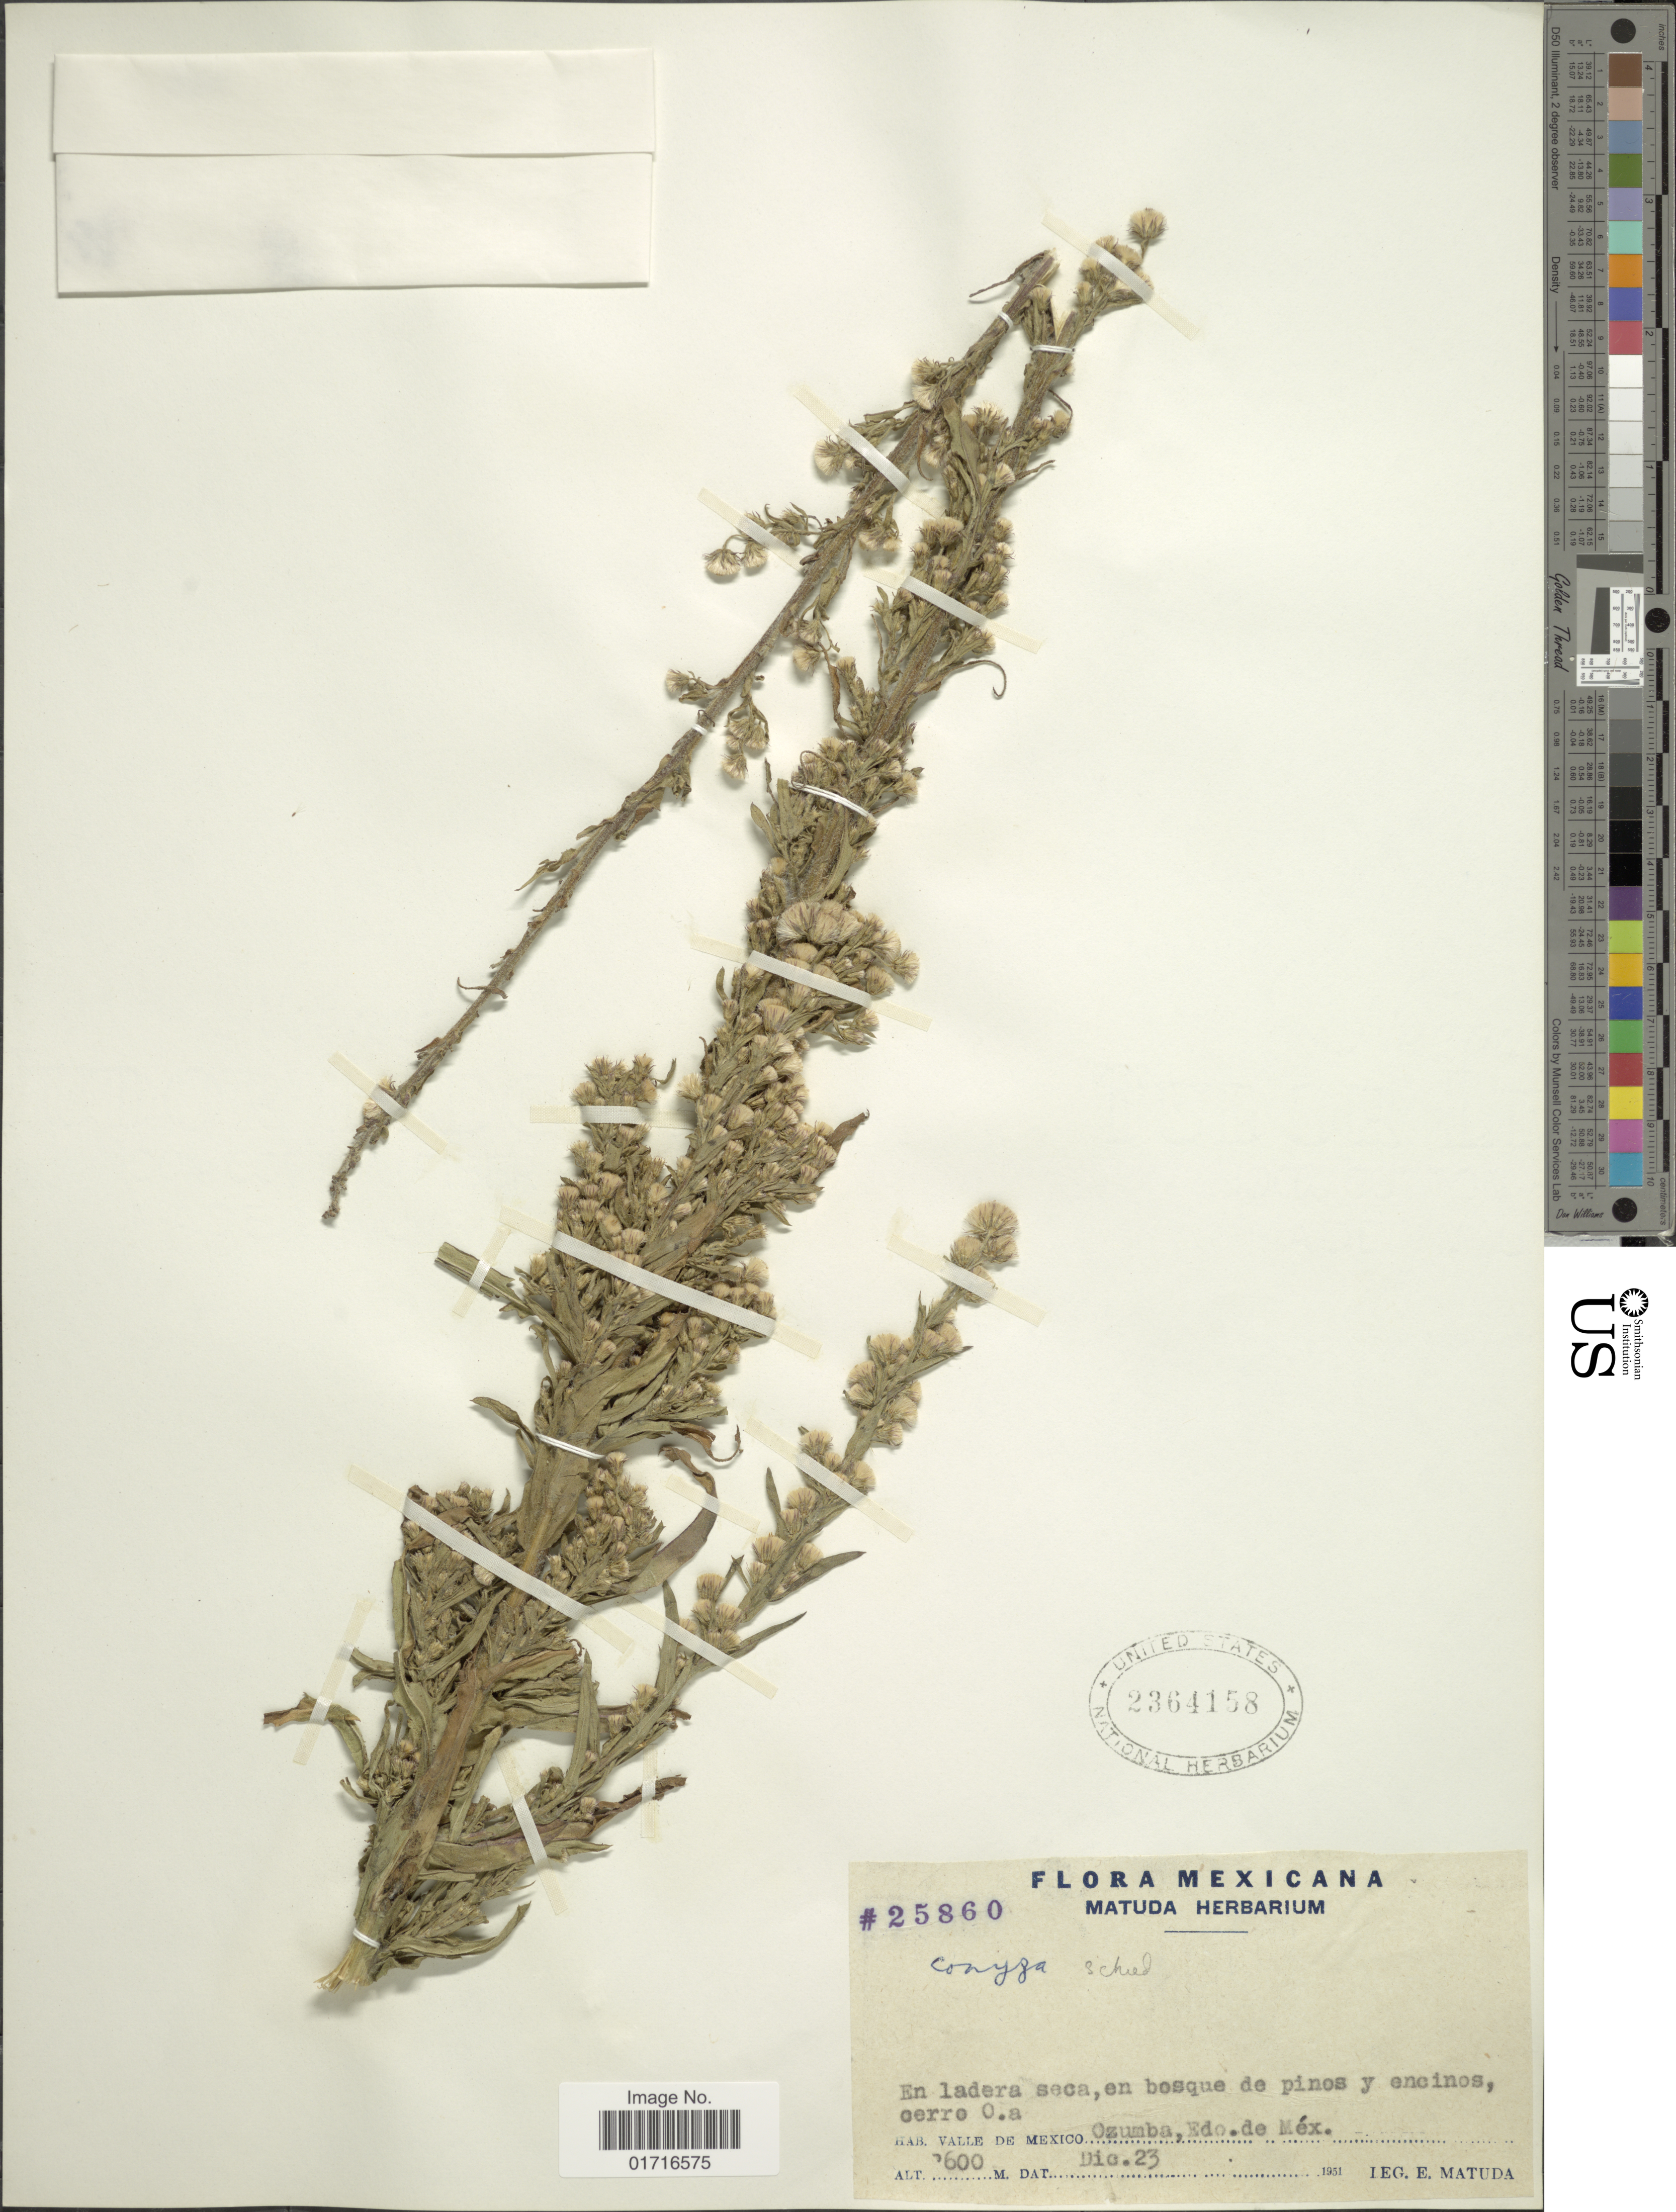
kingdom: Plantae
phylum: Tracheophyta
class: Magnoliopsida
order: Asterales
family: Asteraceae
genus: Conyza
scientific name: Conyza schiedeana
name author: (Less.) Cronq.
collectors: E. Matuda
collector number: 25860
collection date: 1951-12-23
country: Mexico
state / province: México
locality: Valle de Mexico, Ozumba, Edo. de Mex.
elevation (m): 2600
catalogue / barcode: US 2364158